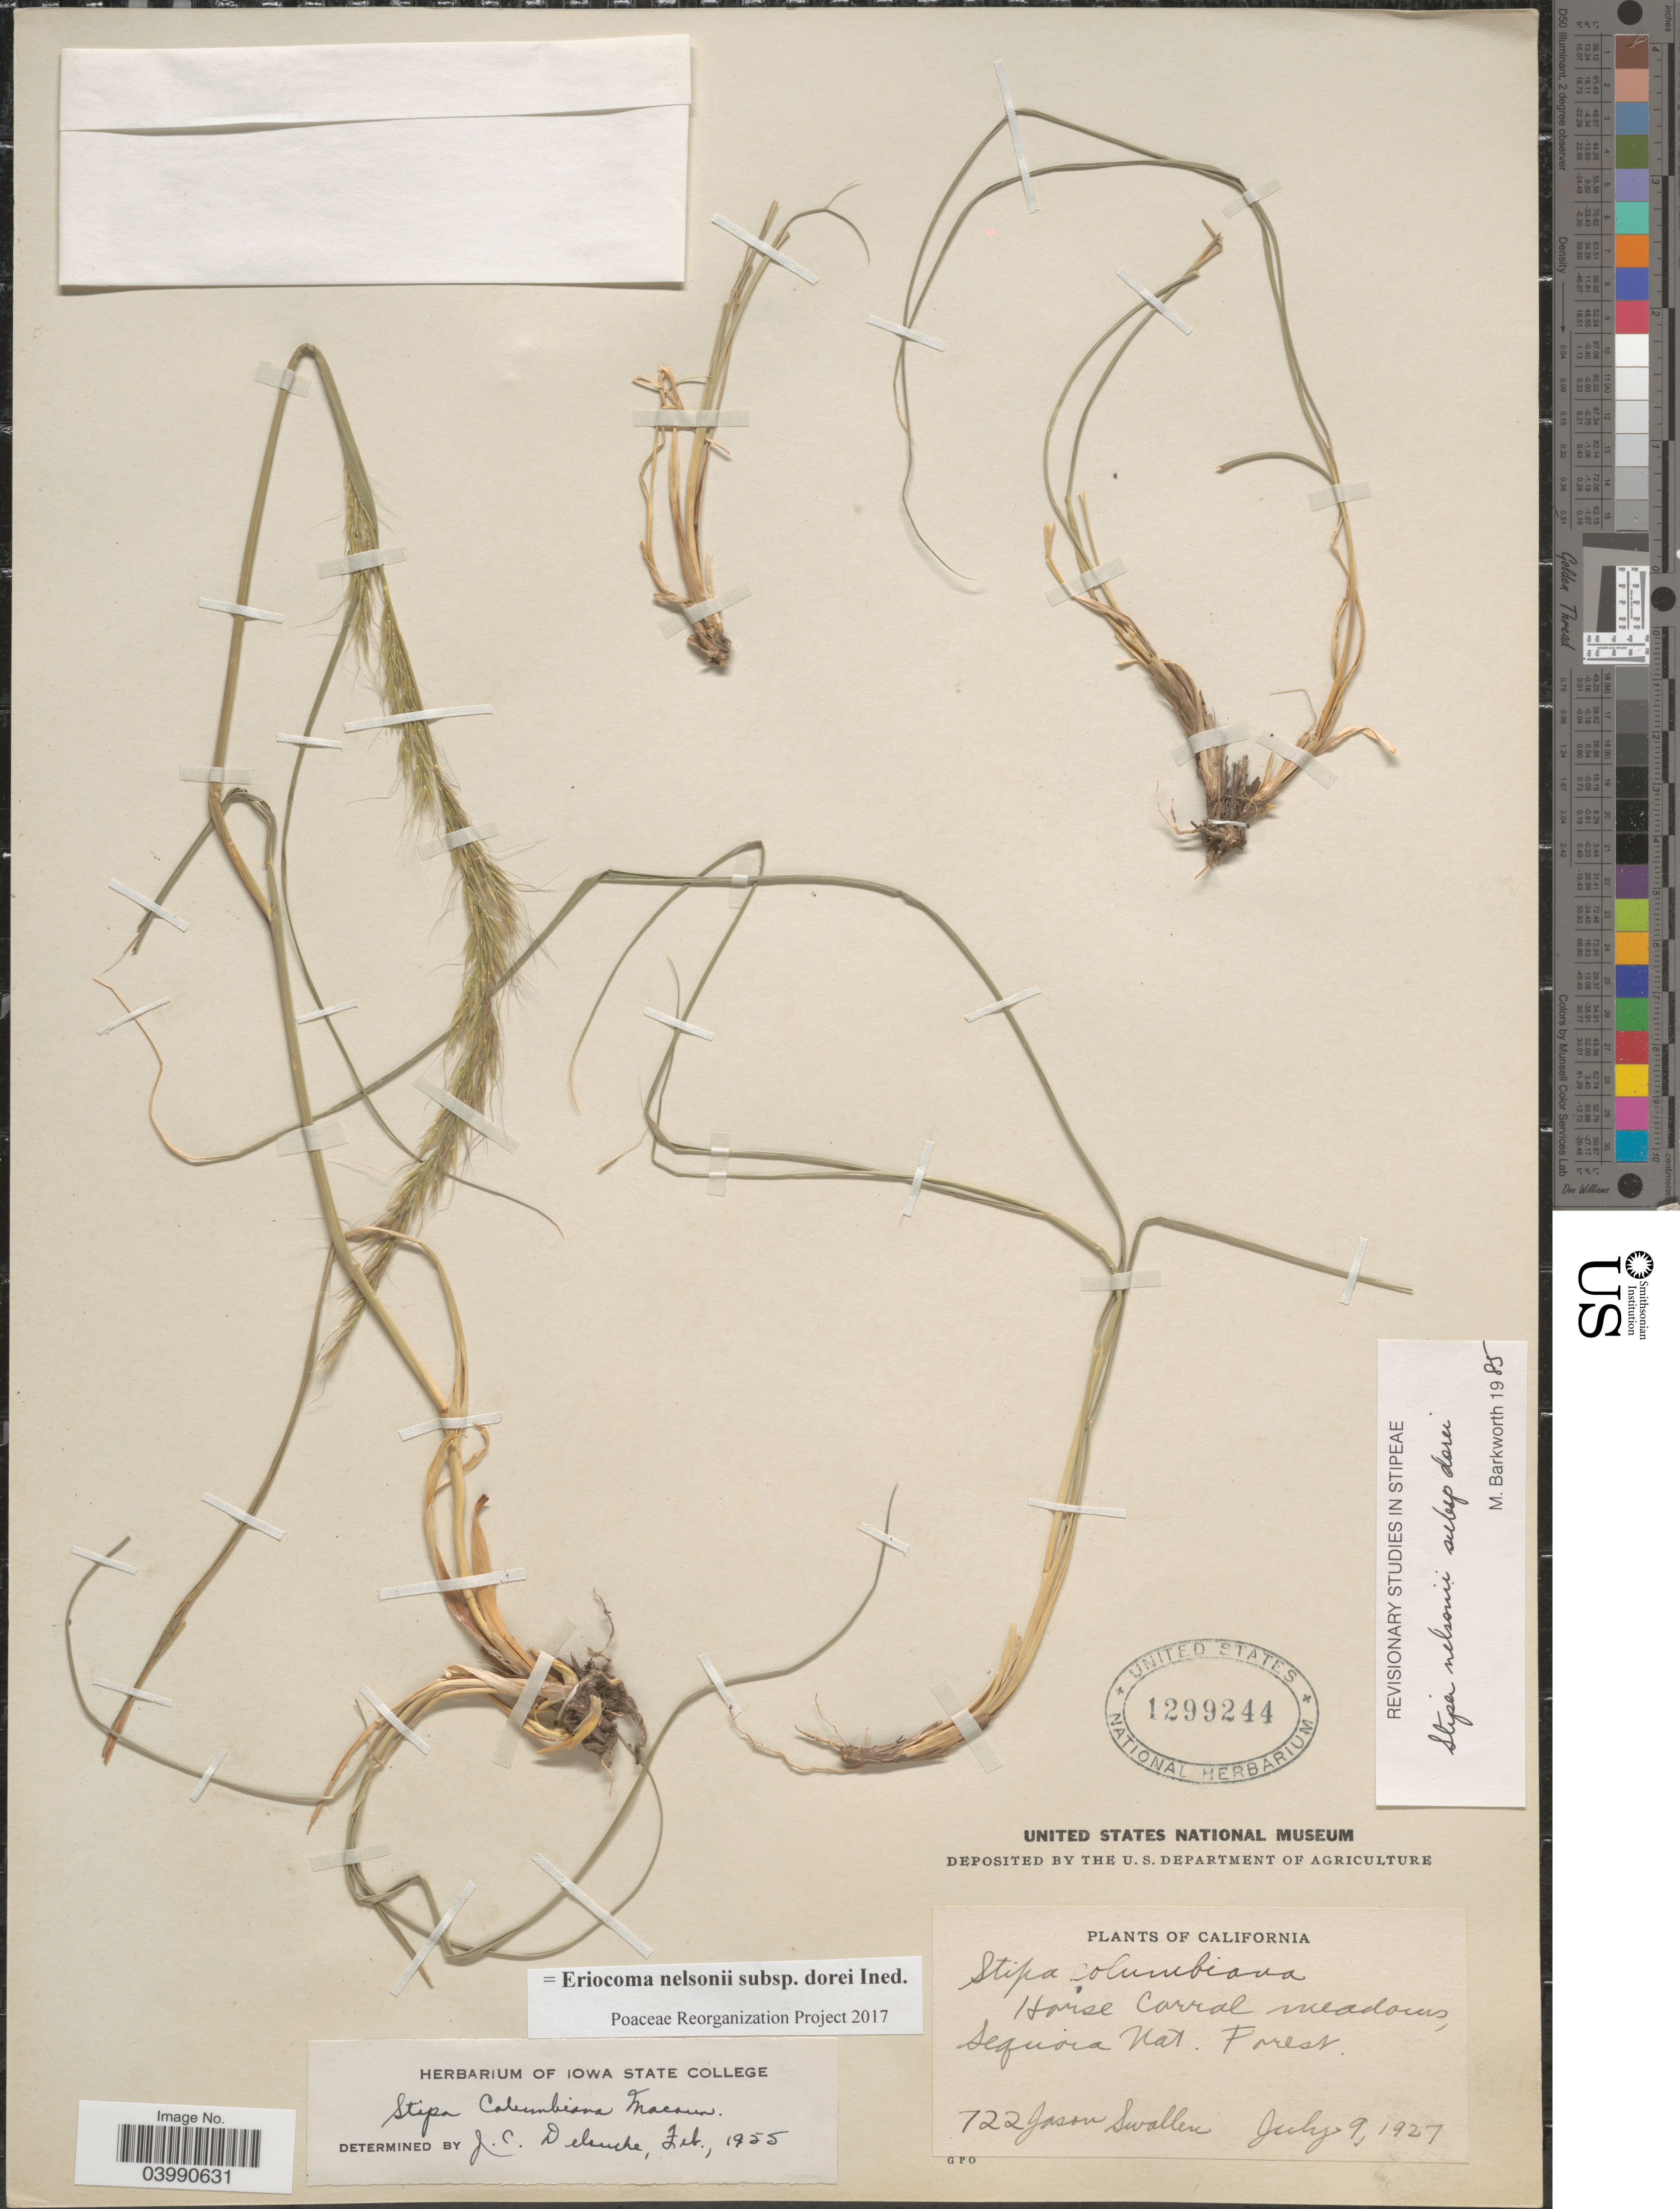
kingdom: Plantae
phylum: Tracheophyta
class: Liliopsida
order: Poales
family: Poaceae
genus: Eriocoma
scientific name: Eriocoma nelsonii subsp. dorei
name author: (Barkworth & J. Maze) Romasch.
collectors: J. R. Swallen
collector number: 722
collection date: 1927-07-09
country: United States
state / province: California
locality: Horse Corral meadows, Sequoia Nat. Forest.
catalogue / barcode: US 1299244